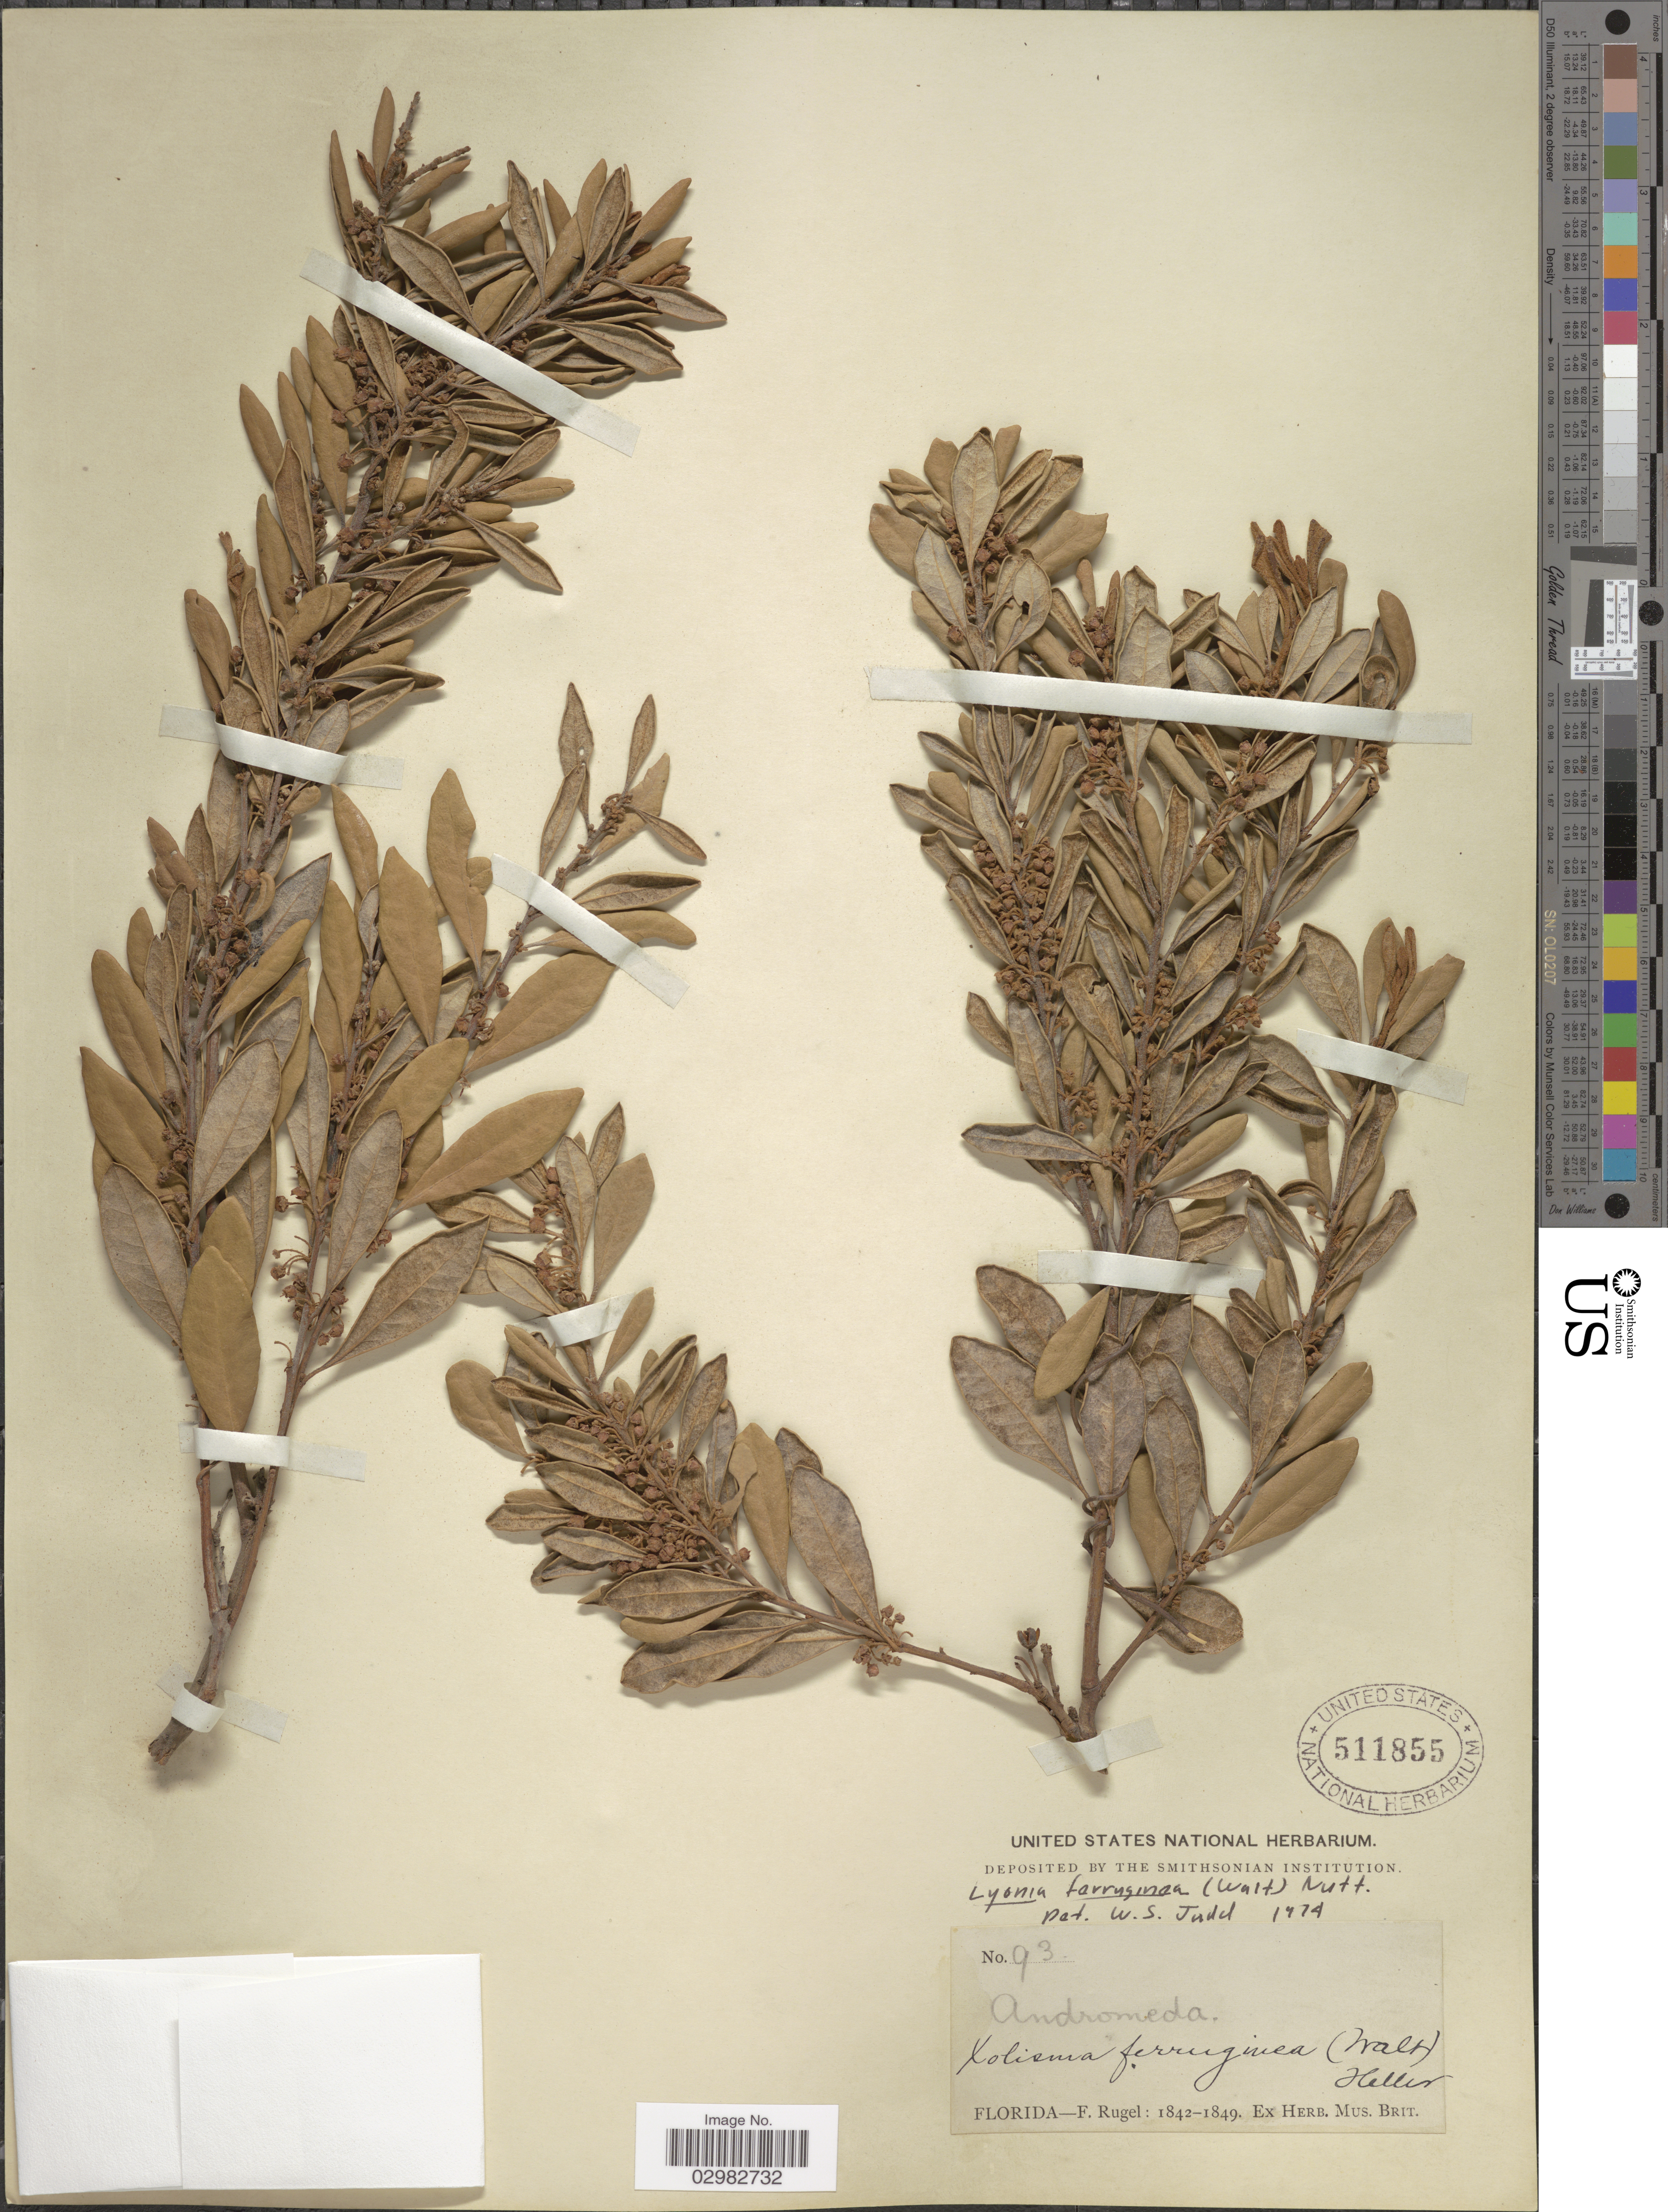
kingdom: Plantae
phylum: Tracheophyta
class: Magnoliopsida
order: Ericales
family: Ericaceae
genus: Lyonia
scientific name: Lyonia ferruginea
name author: (Walter) Nutt.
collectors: F. Rugel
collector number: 93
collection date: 1842/1849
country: United States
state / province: Florida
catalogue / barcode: US 511855